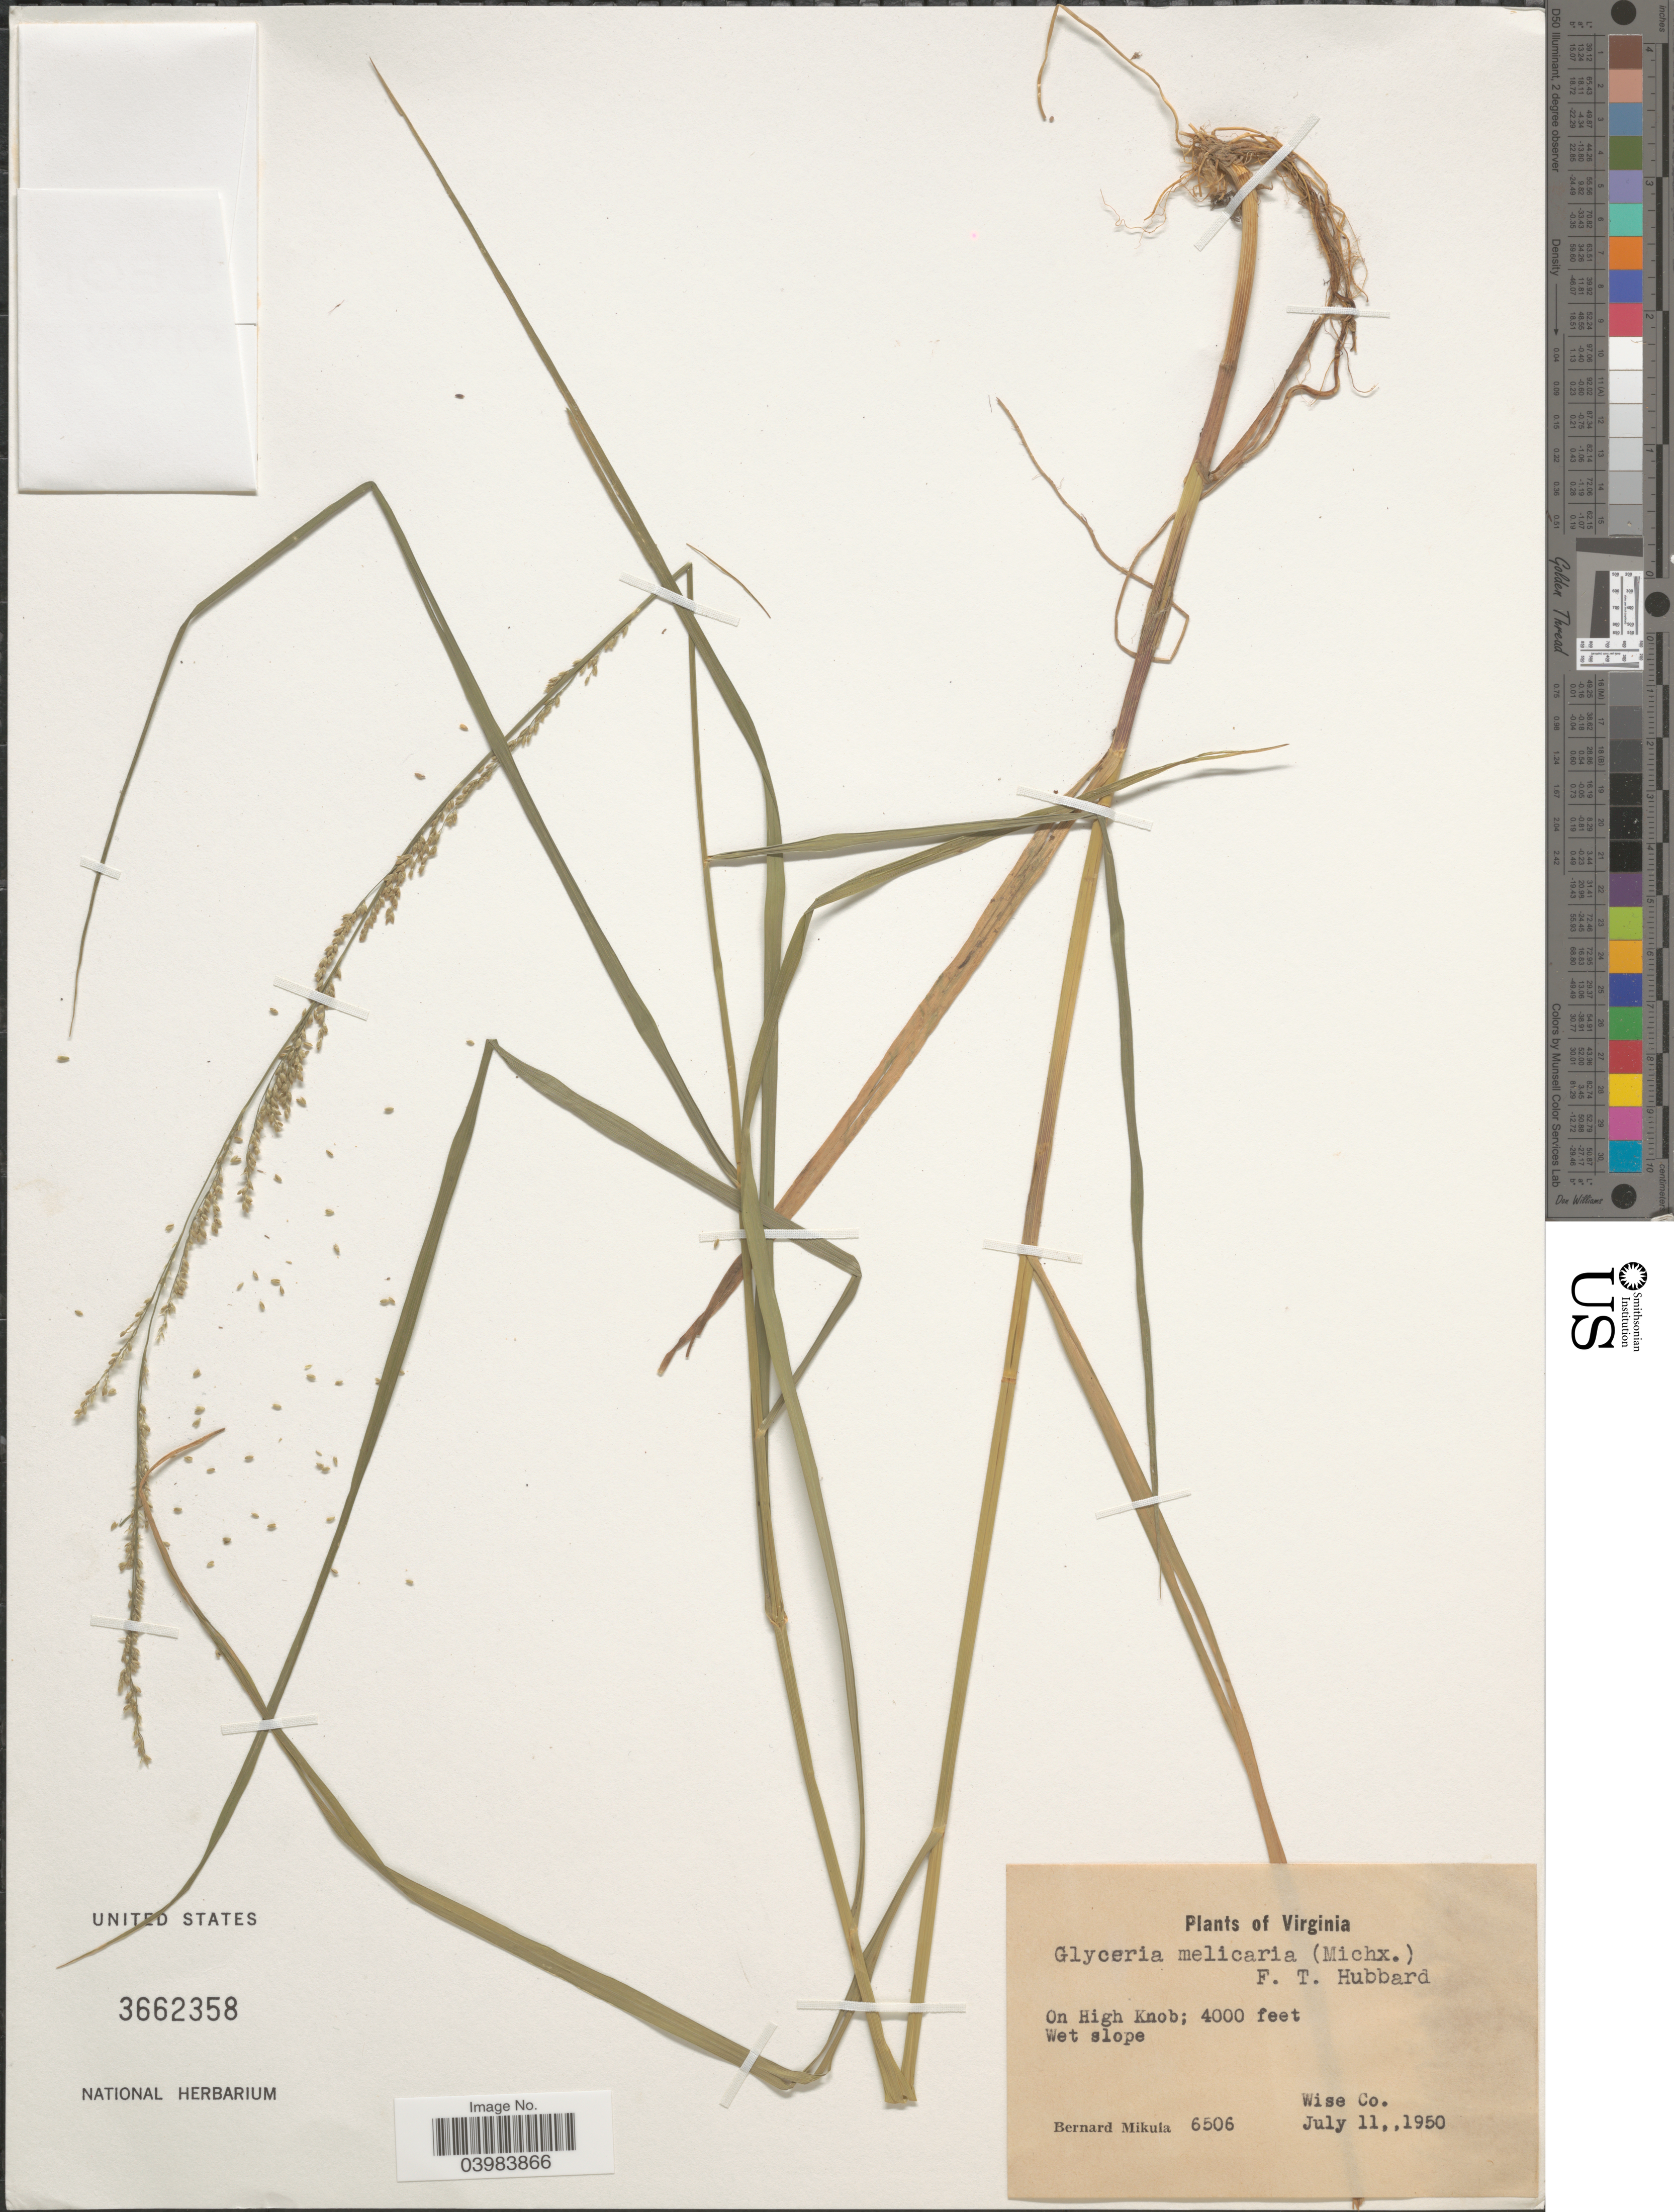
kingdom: Plantae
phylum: Tracheophyta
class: Liliopsida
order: Poales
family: Poaceae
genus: Glyceria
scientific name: Glyceria melicaria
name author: (Michx.) F.T. Hubb.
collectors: B. Mikula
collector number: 6506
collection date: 1950-07-11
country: United States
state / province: Virginia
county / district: Wise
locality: On High Knob. Wise Co.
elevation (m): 1219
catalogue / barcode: US 3662358